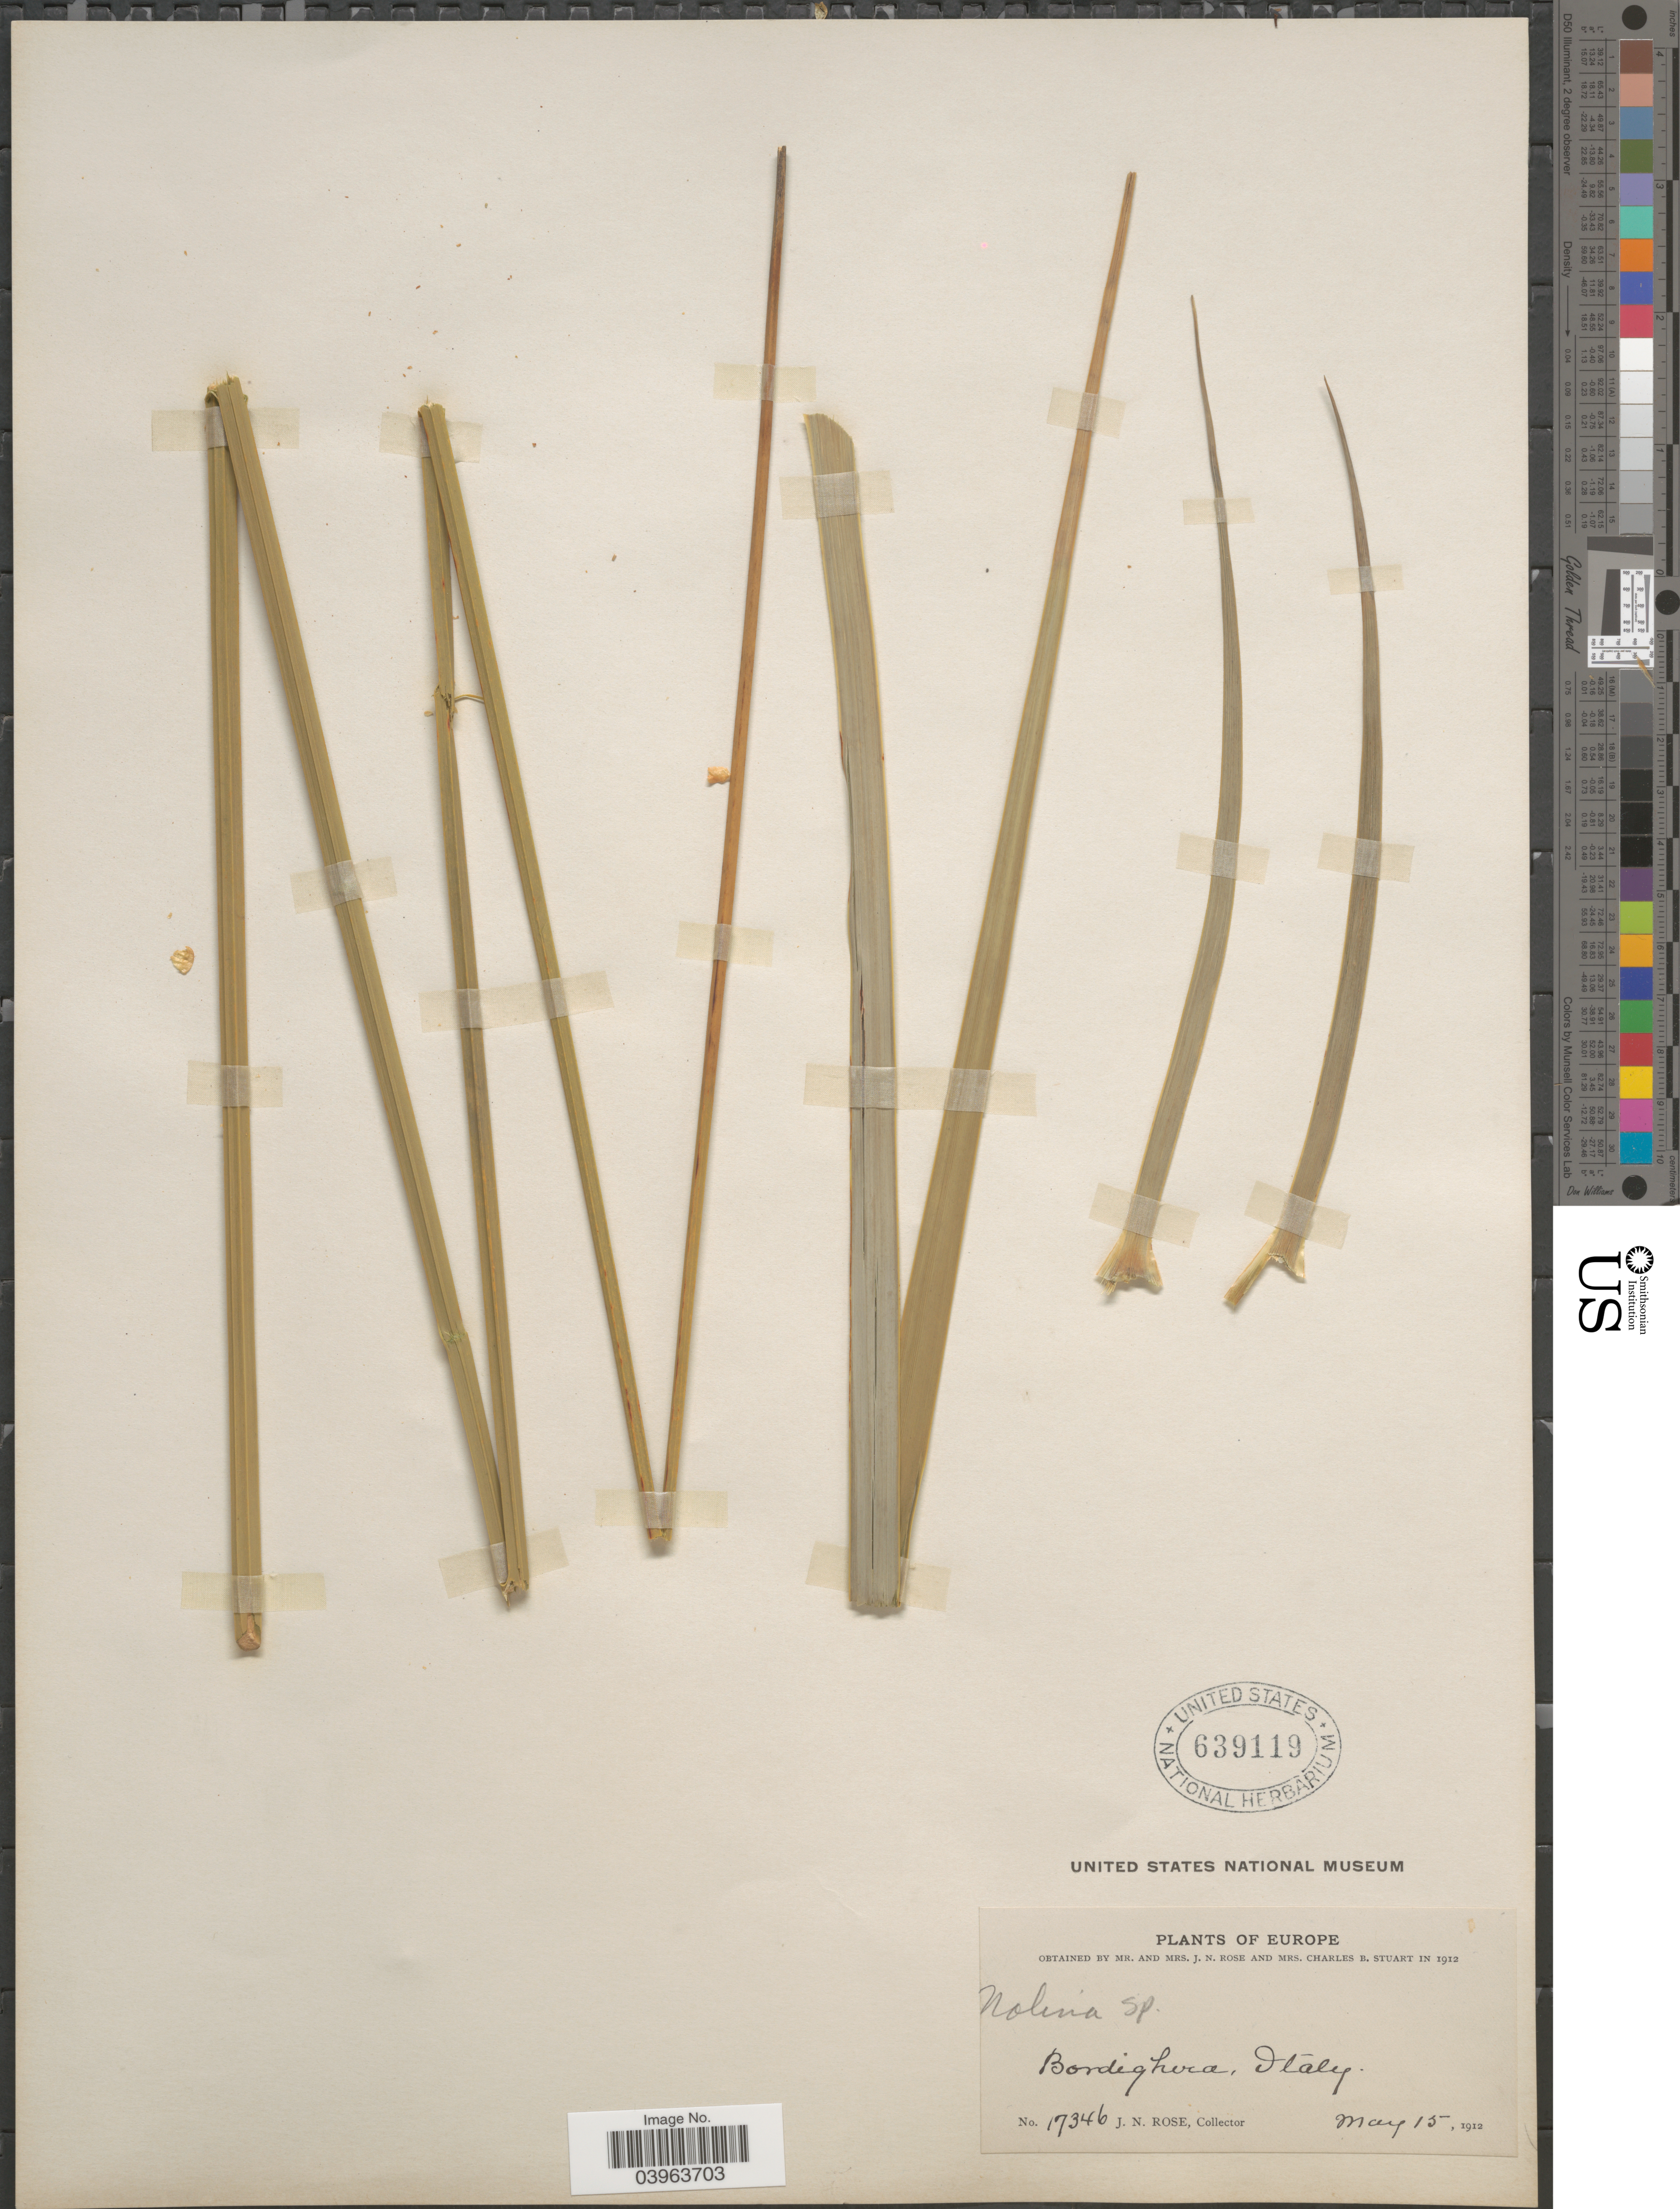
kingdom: Plantae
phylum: Tracheophyta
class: Liliopsida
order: Asparagales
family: Asparagaceae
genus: Nolina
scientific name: Nolina sp.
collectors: J. N. Rose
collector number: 17346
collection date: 1912-05-15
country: Italy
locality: Europe. Bordighera.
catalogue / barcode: US 639119